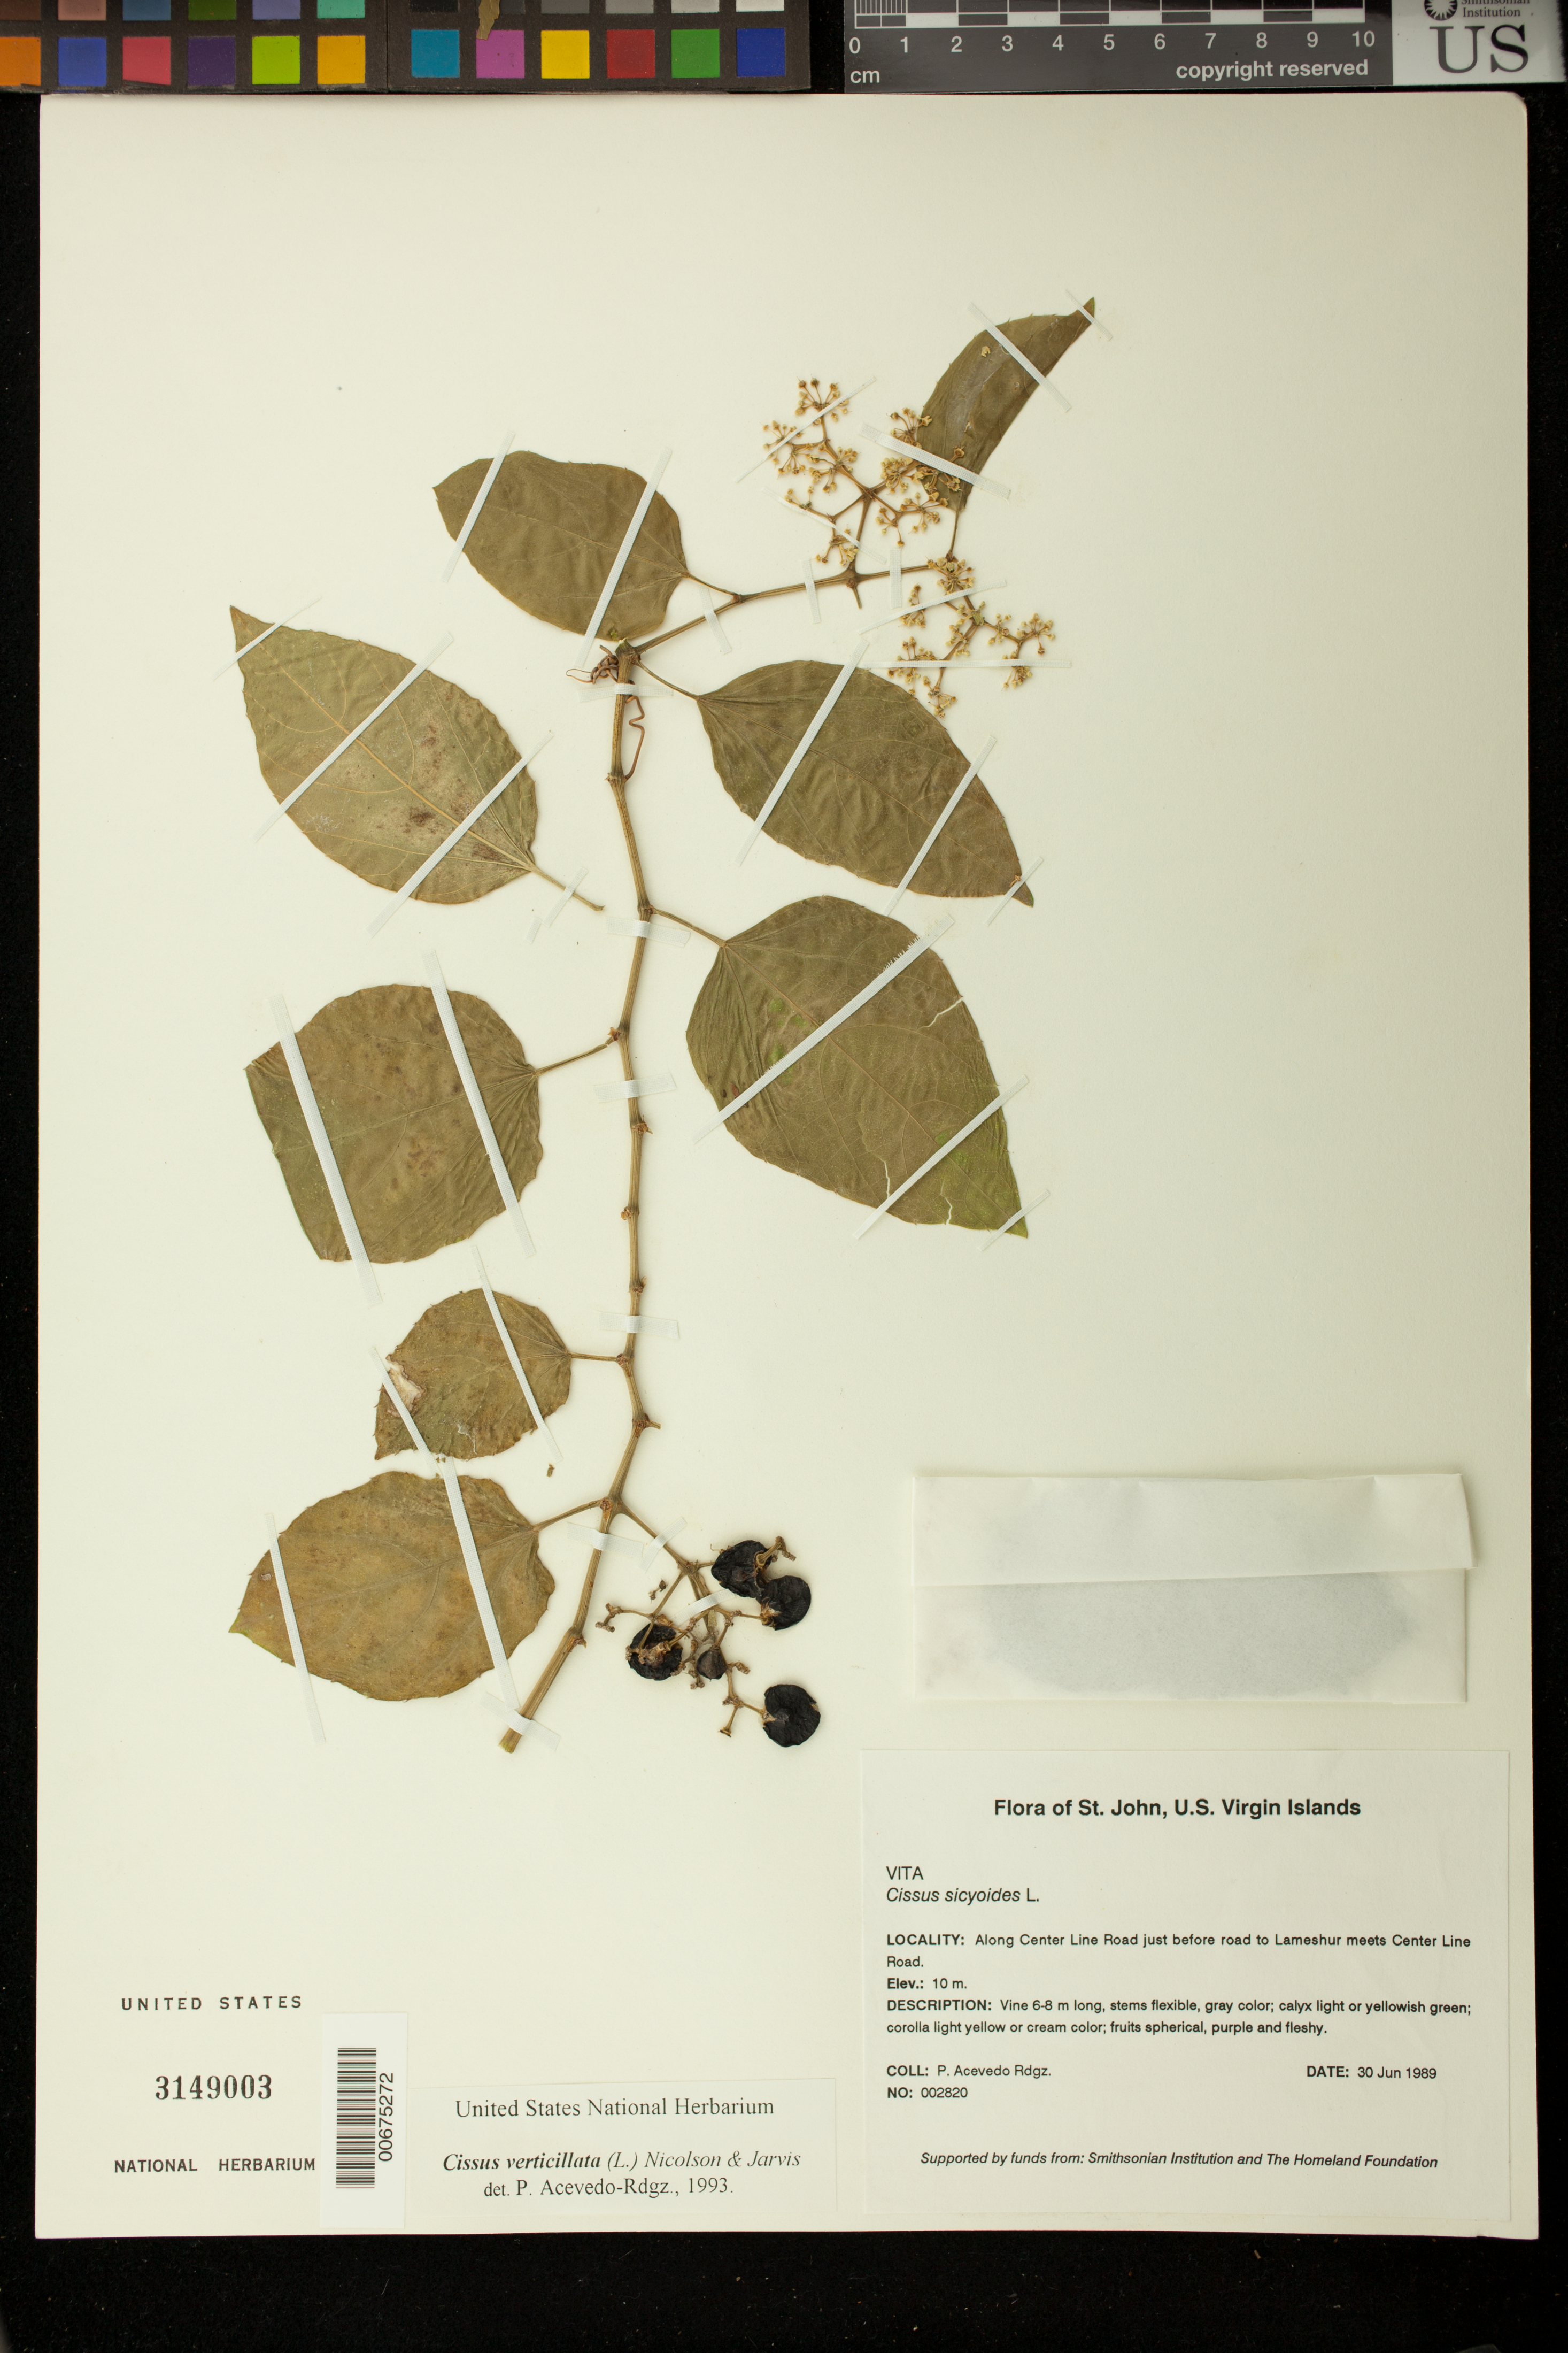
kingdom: Plantae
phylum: Tracheophyta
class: Magnoliopsida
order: Vitales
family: Vitaceae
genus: Cissus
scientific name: Cissus verticillata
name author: (L.) Nicolson & C.E. Jarvis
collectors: P. Acevedo-Rodr.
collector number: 2820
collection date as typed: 30 Jun 1989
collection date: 1989-06-30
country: U.S. Virgin Islands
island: St. John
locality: Coral Bay Quarter; along Center Line Road just before road to Lameshur meets Center Line Road.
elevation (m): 10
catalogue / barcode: US 3149003